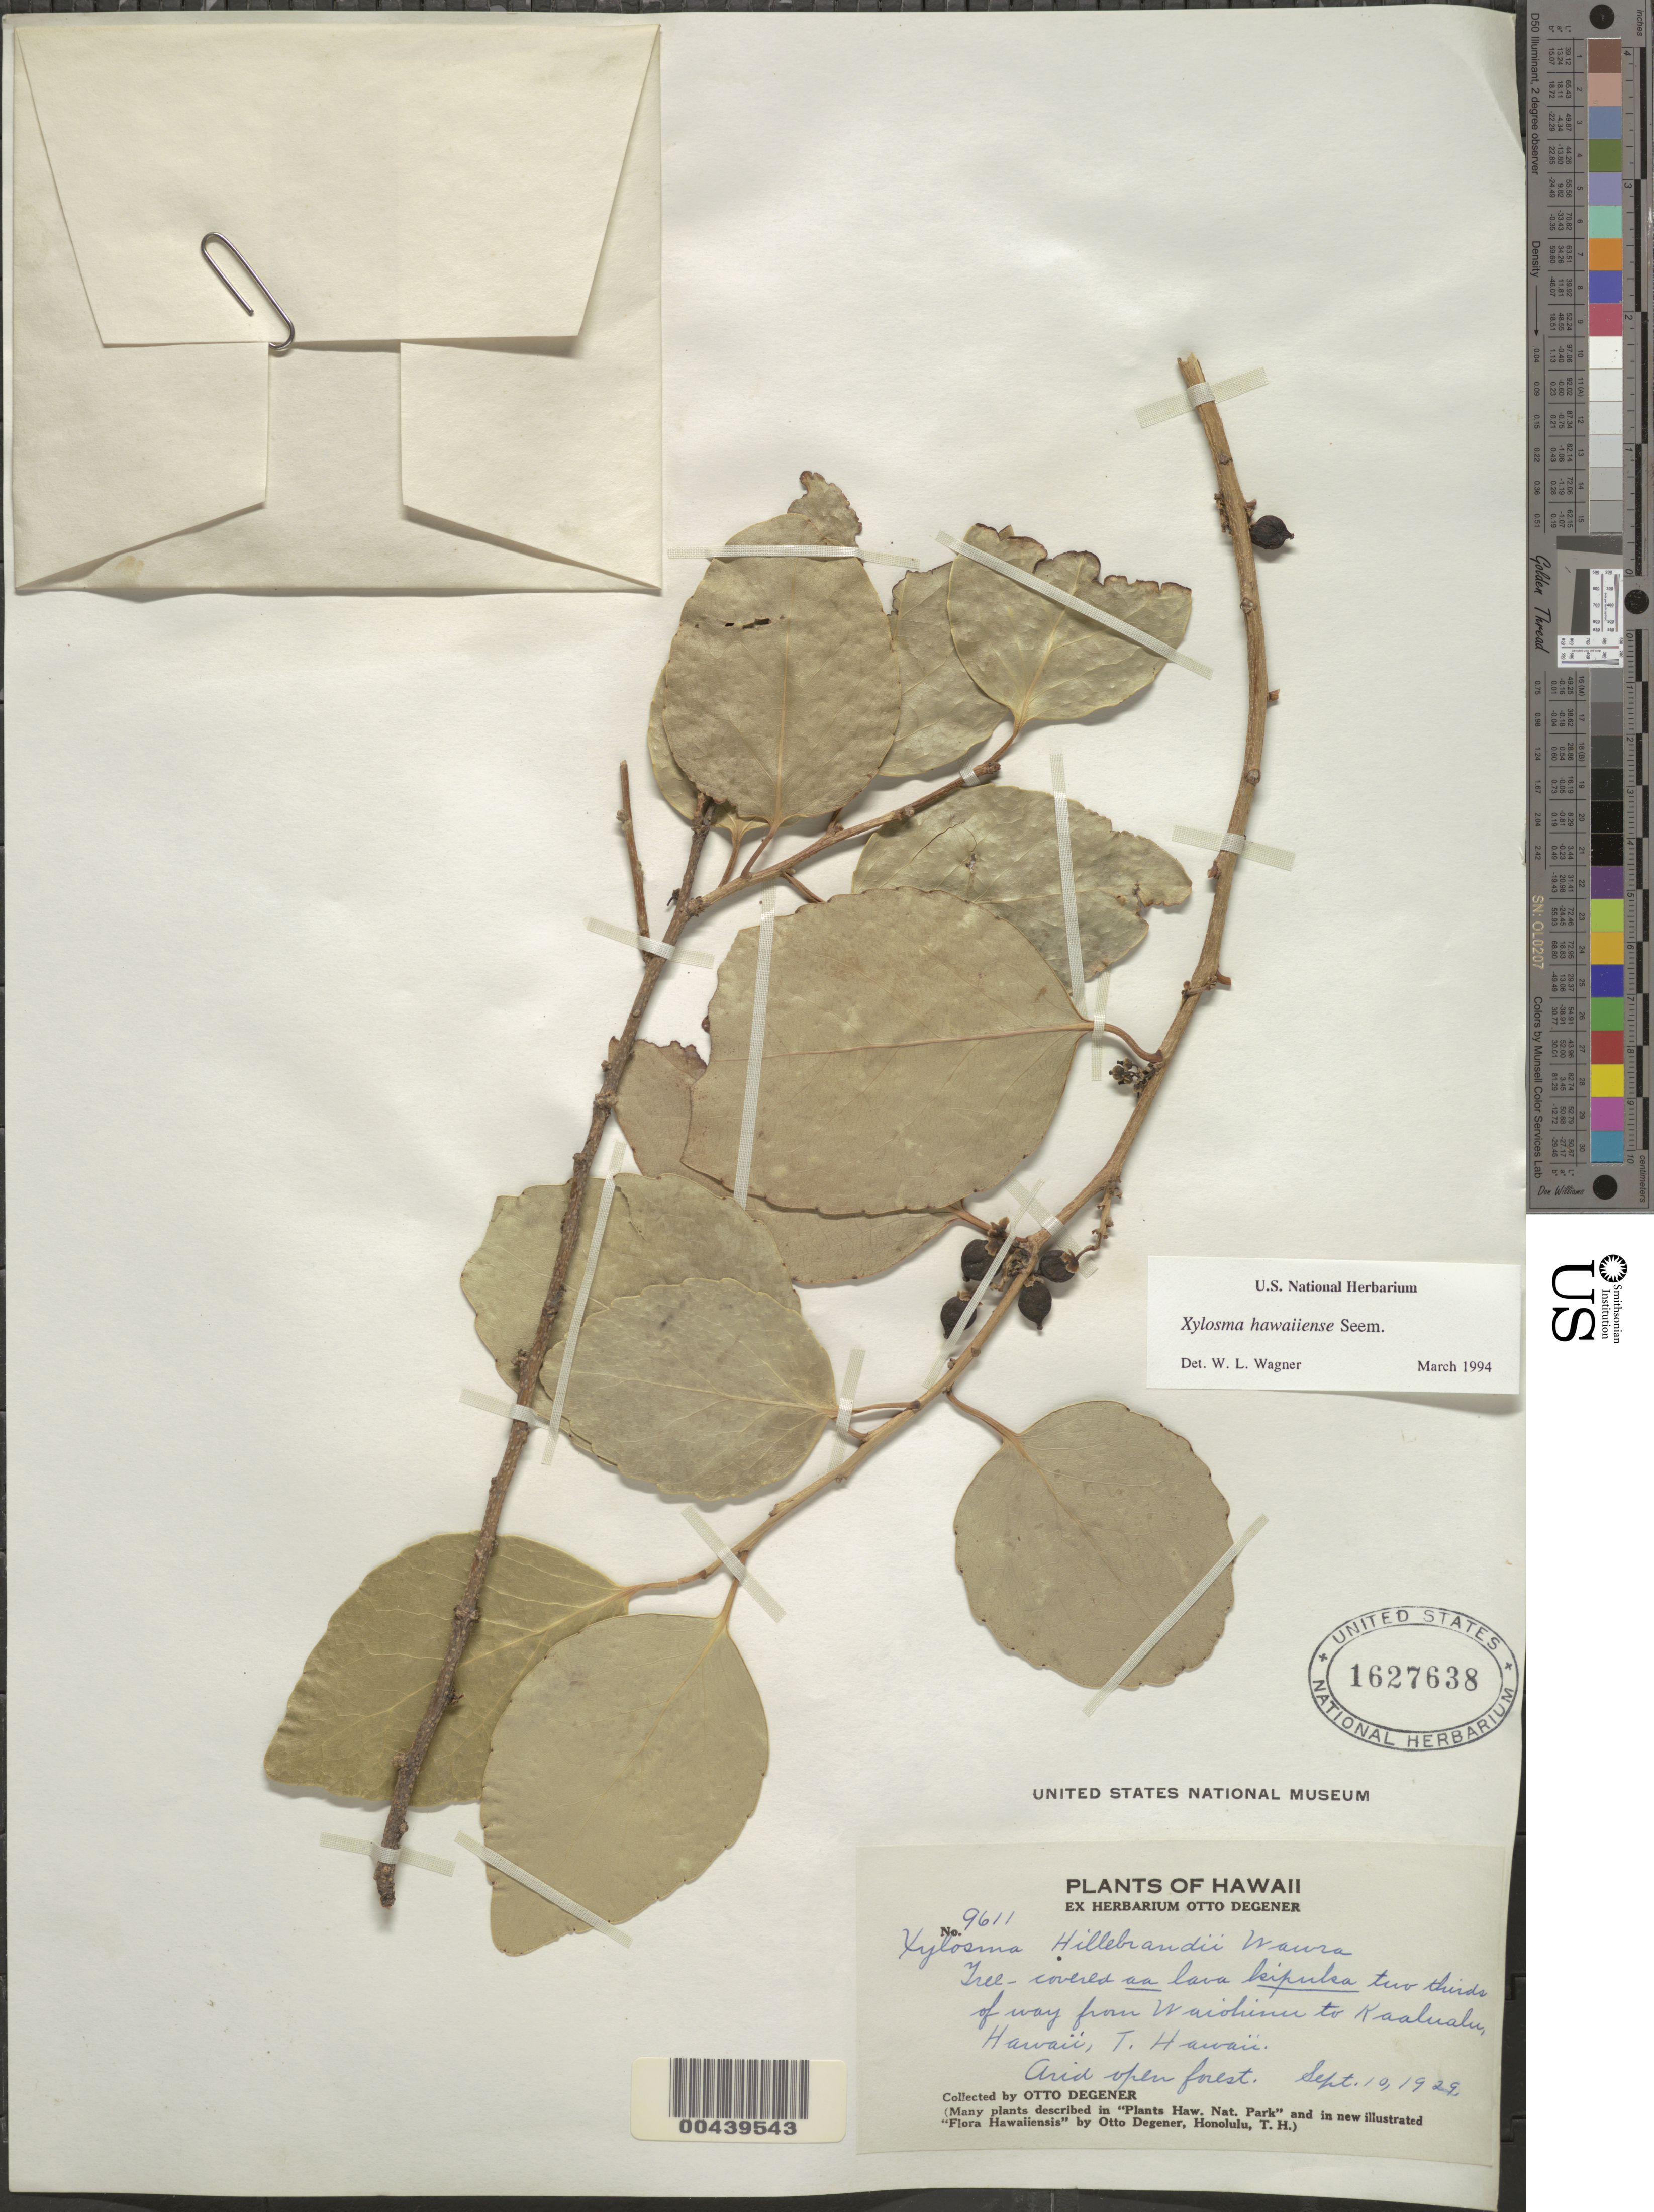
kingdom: Plantae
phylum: Tracheophyta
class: Magnoliopsida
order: Malpighiales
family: Salicaceae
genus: Xylosma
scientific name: Xylosma hawaiensis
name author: Seem.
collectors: O. Degener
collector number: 9611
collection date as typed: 10 Sep 1929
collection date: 1929-09-10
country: United States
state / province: Hawaii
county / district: Hawaii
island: Hawaii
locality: Aa lava kipuka two thirds of way from Waiohinu to Kaalualu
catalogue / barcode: US 1627638